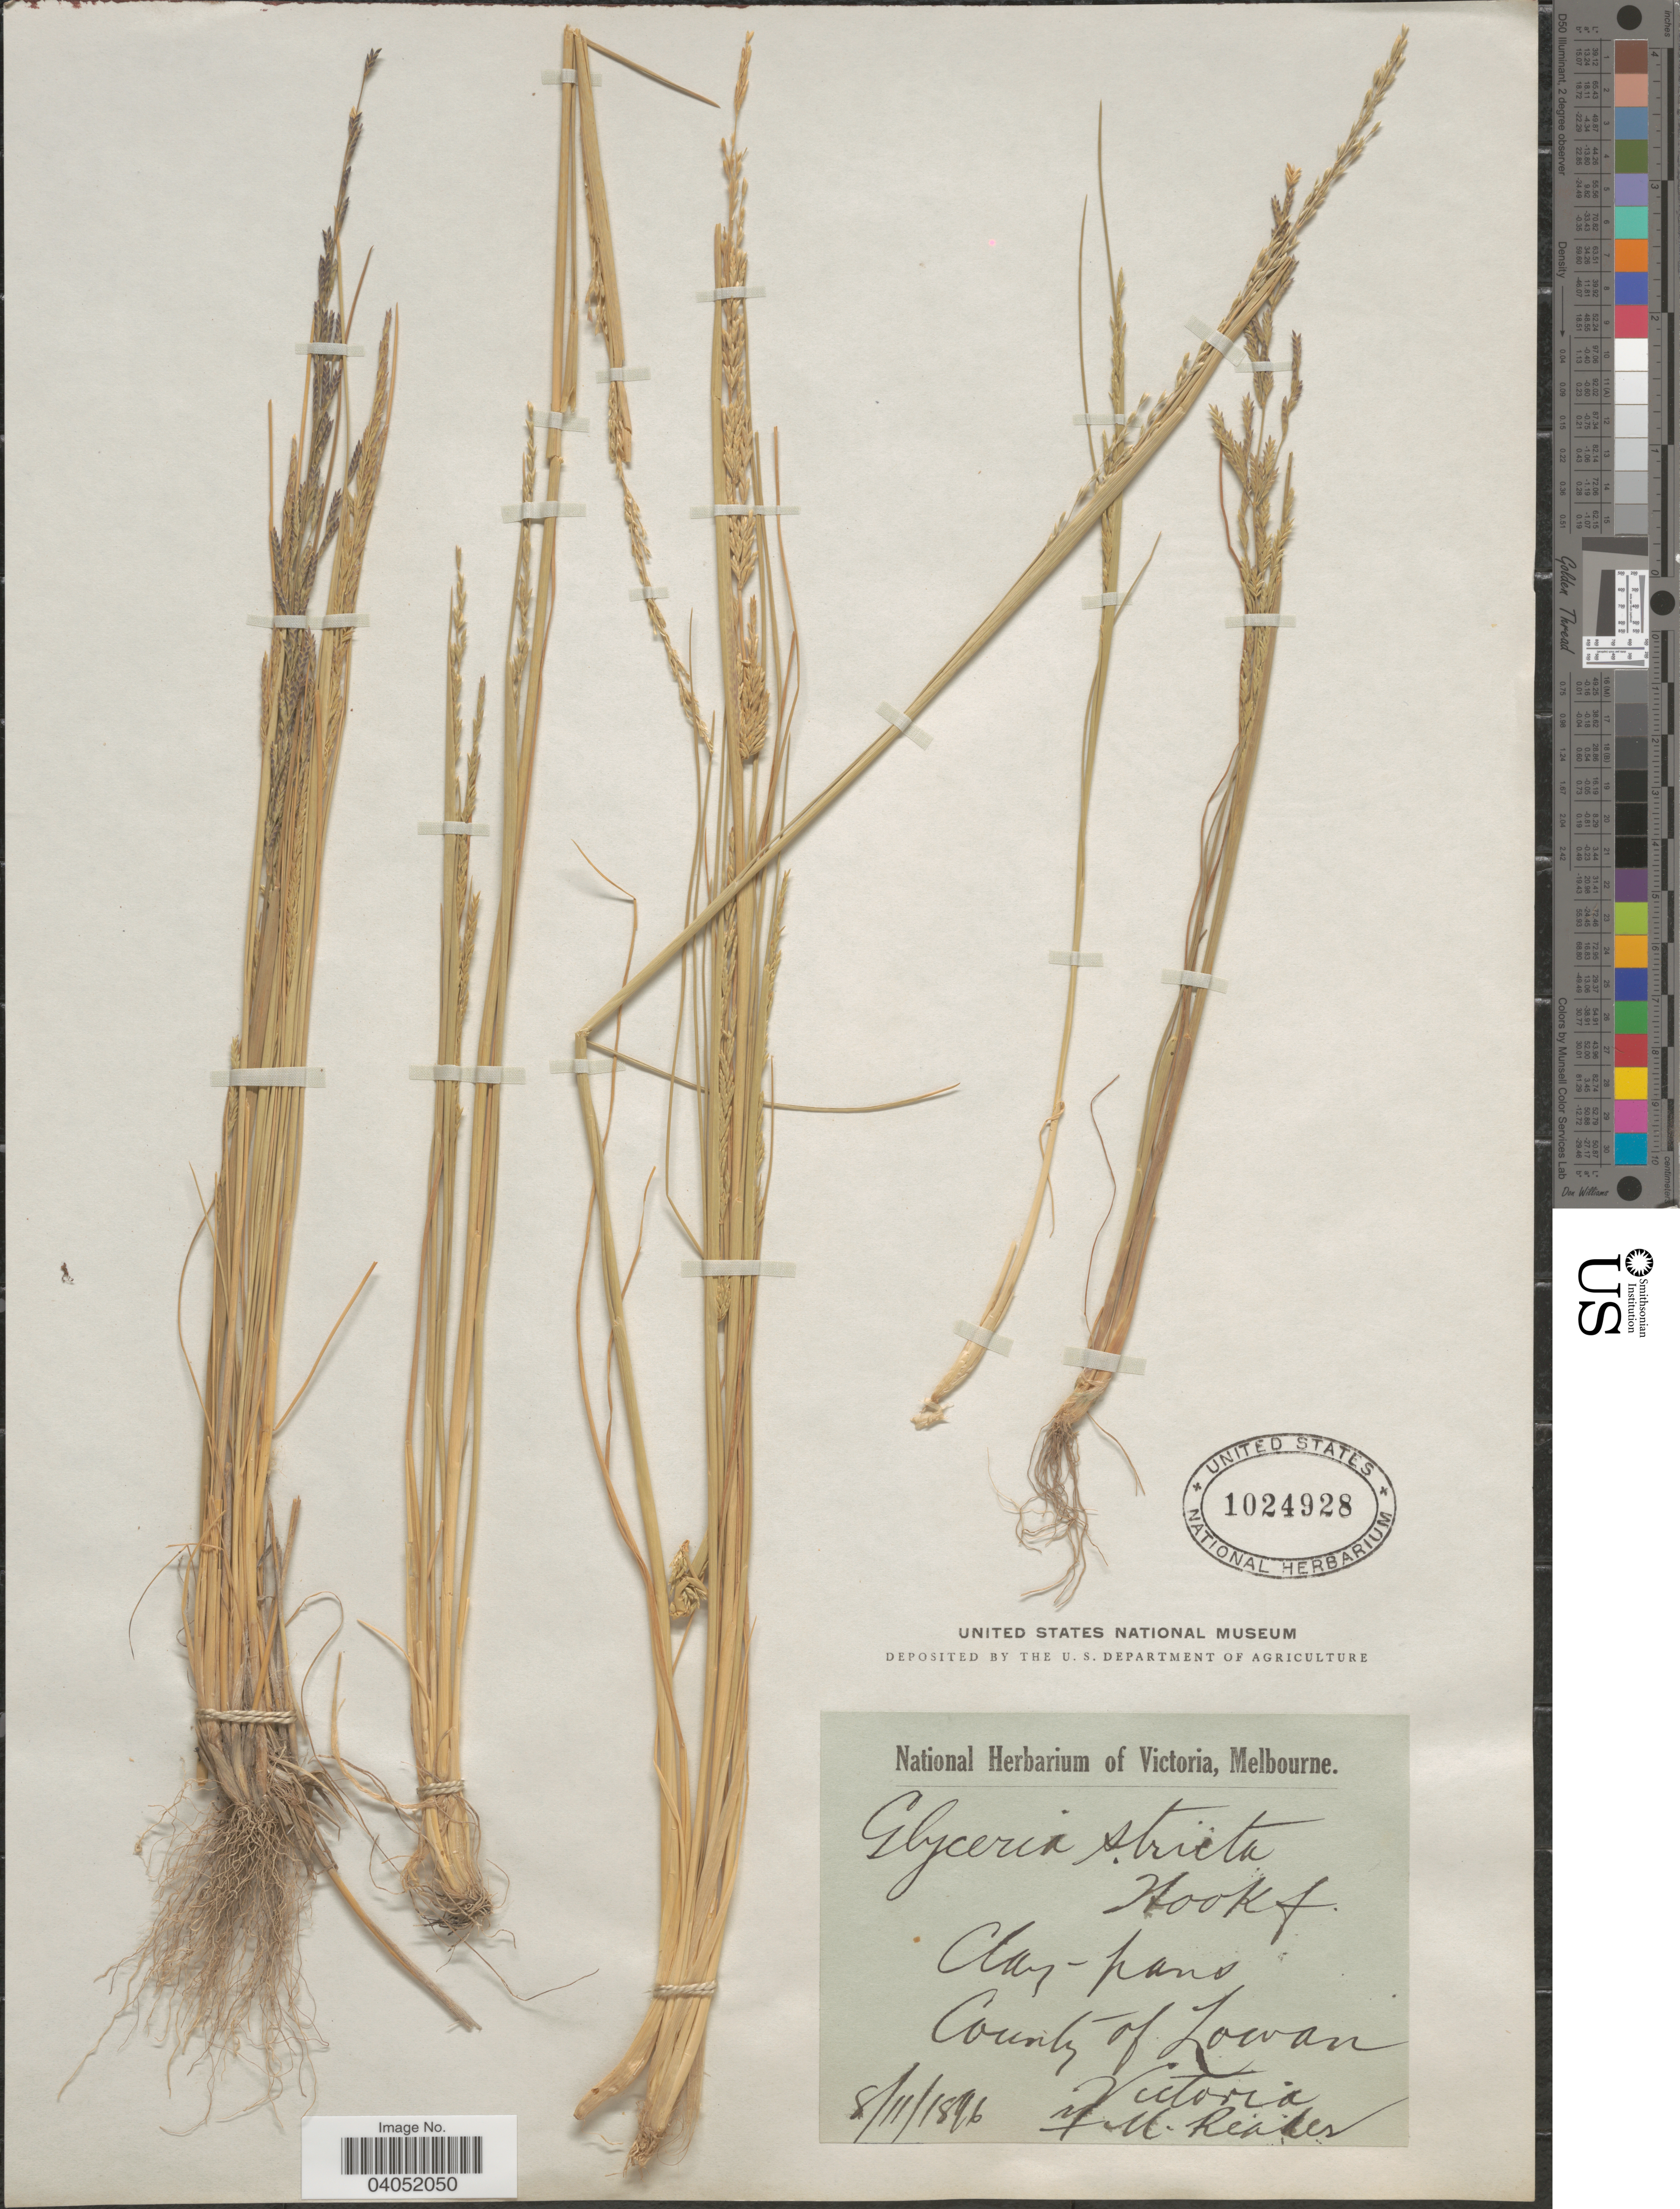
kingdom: Plantae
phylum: Tracheophyta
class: Liliopsida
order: Poales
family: Poaceae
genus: Puccinellia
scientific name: Puccinellia stricta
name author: Keng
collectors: F. Reader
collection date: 1896-11-08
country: Australia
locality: County of Lowan. Victoria.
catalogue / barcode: US 1024928